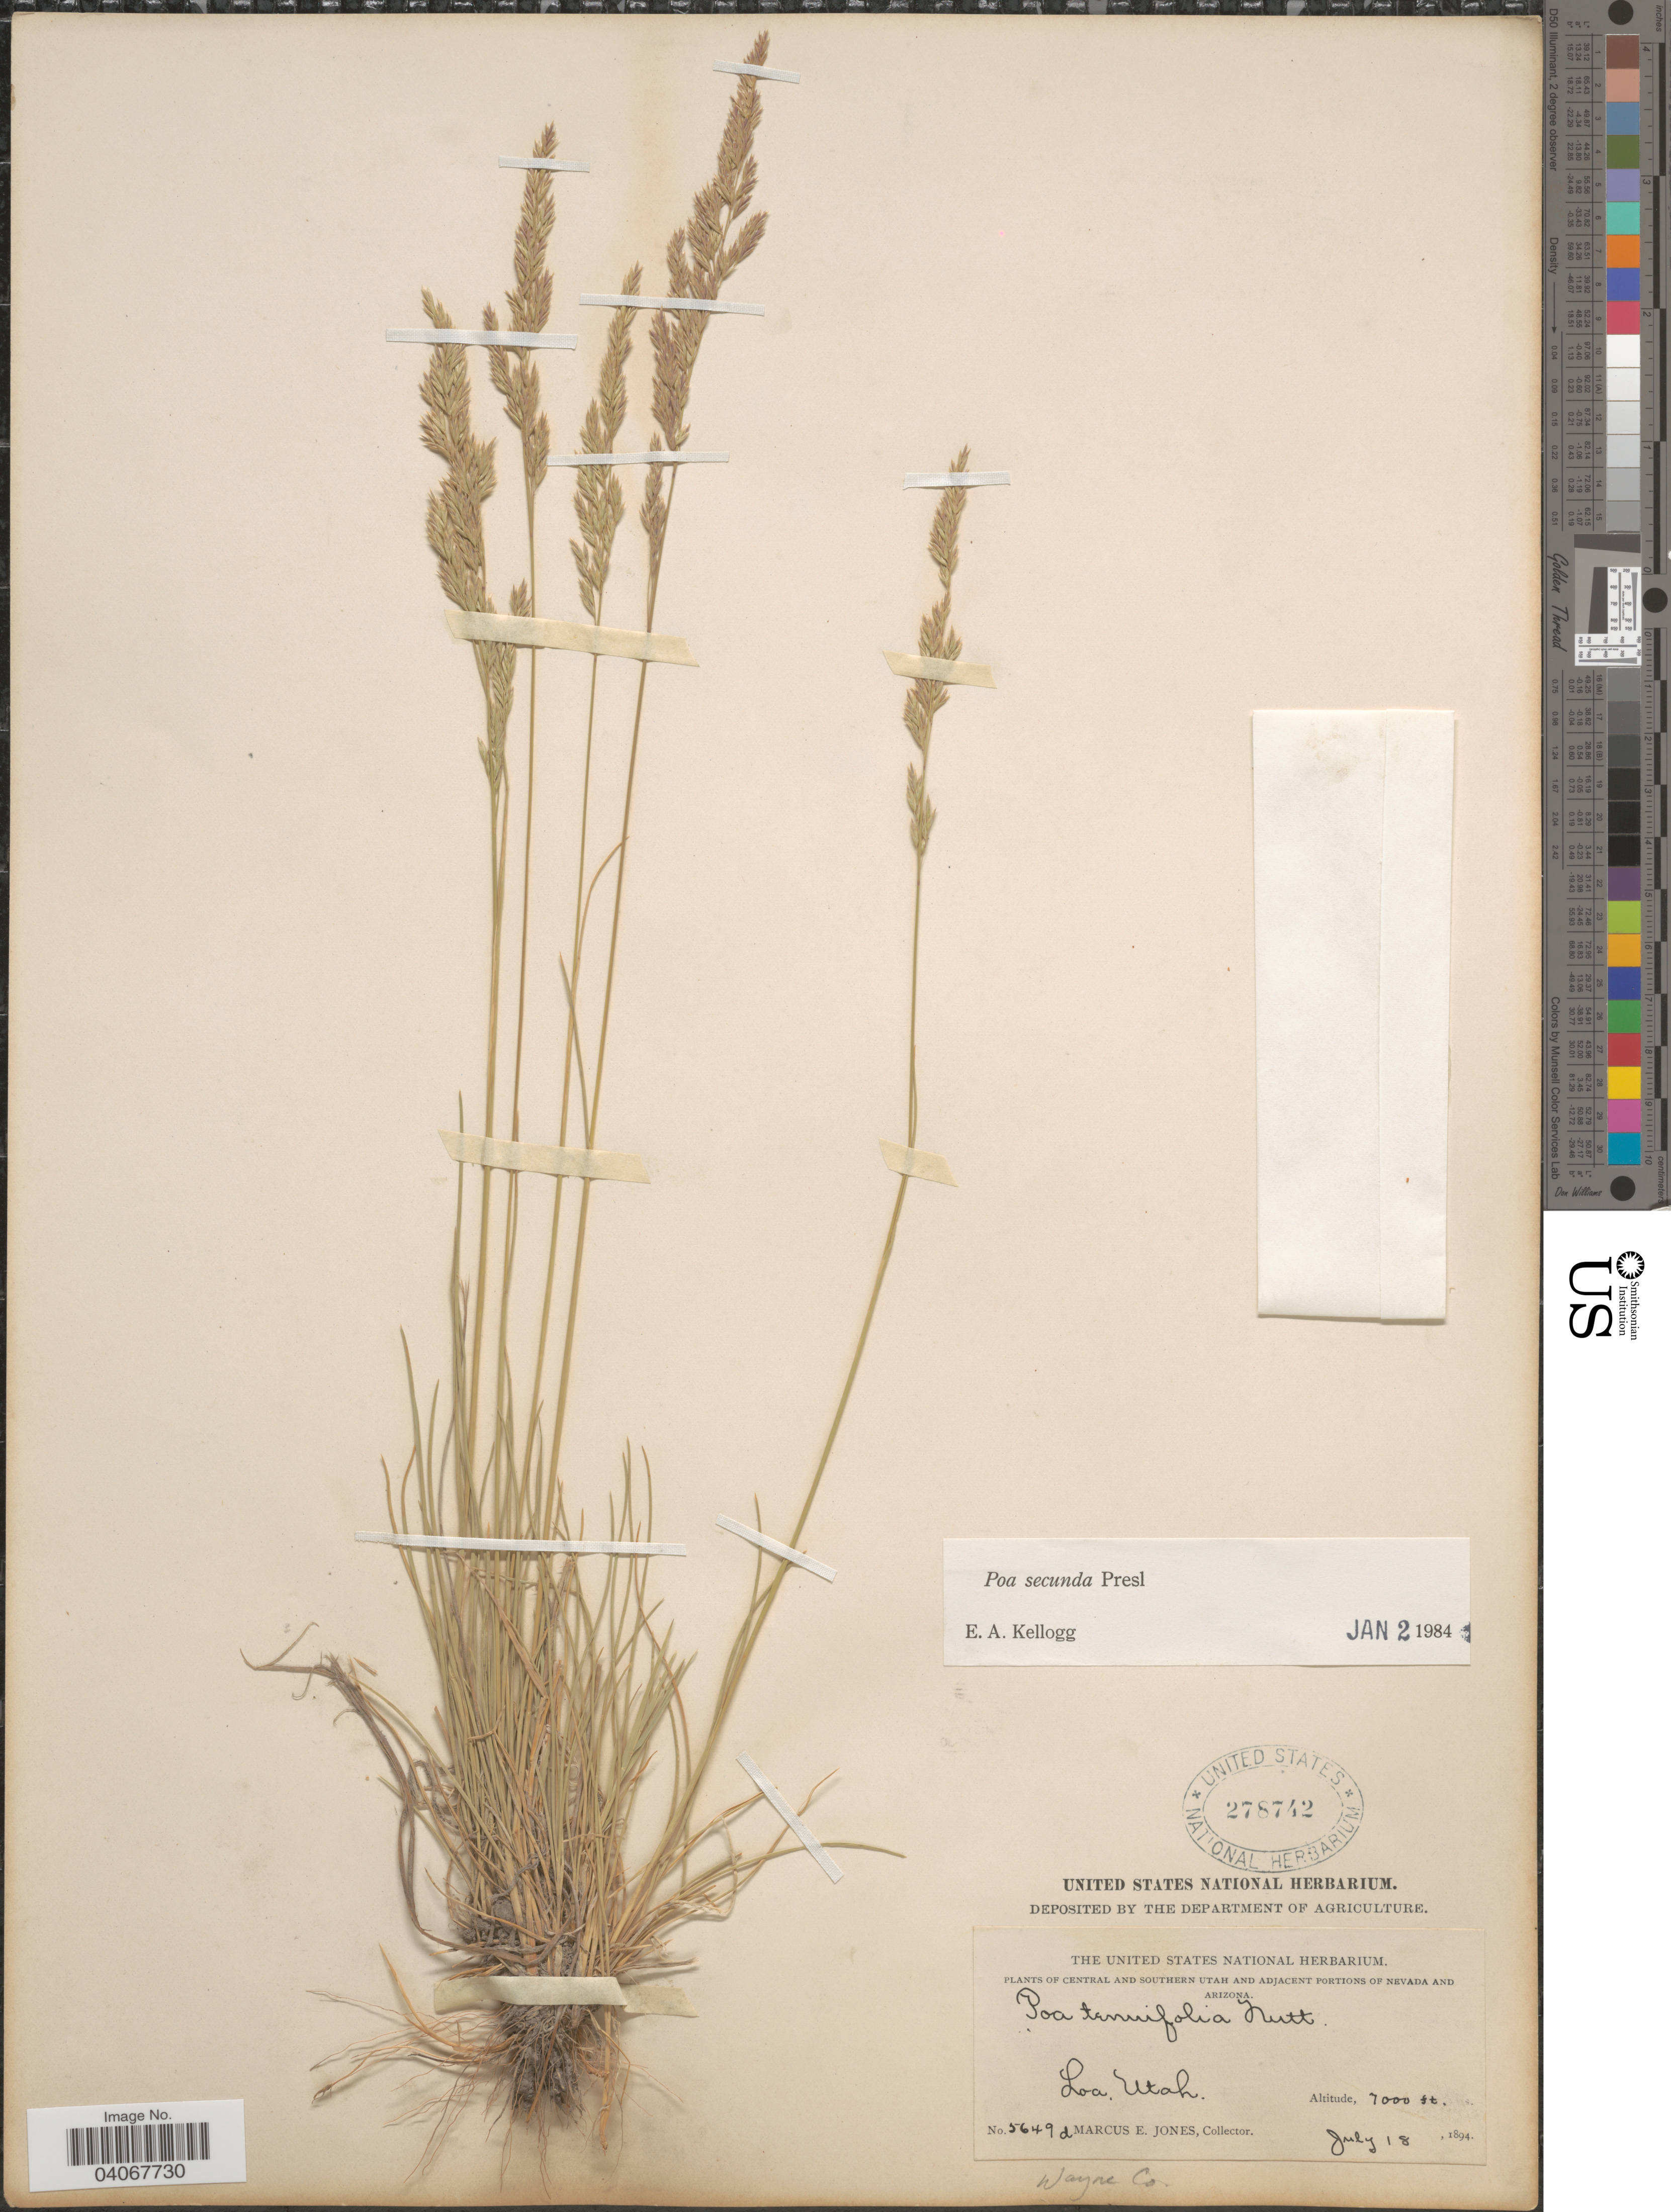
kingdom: Plantae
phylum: Tracheophyta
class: Liliopsida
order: Poales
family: Poaceae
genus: Poa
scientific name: Poa secunda subsp. secunda var. secunda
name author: J. Presl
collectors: M. E. Jones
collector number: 5649d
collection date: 1894-07-18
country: United States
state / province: Utah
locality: Central and Southern Utah. Loa. Wayne Co.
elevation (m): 2134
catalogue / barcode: US 278742